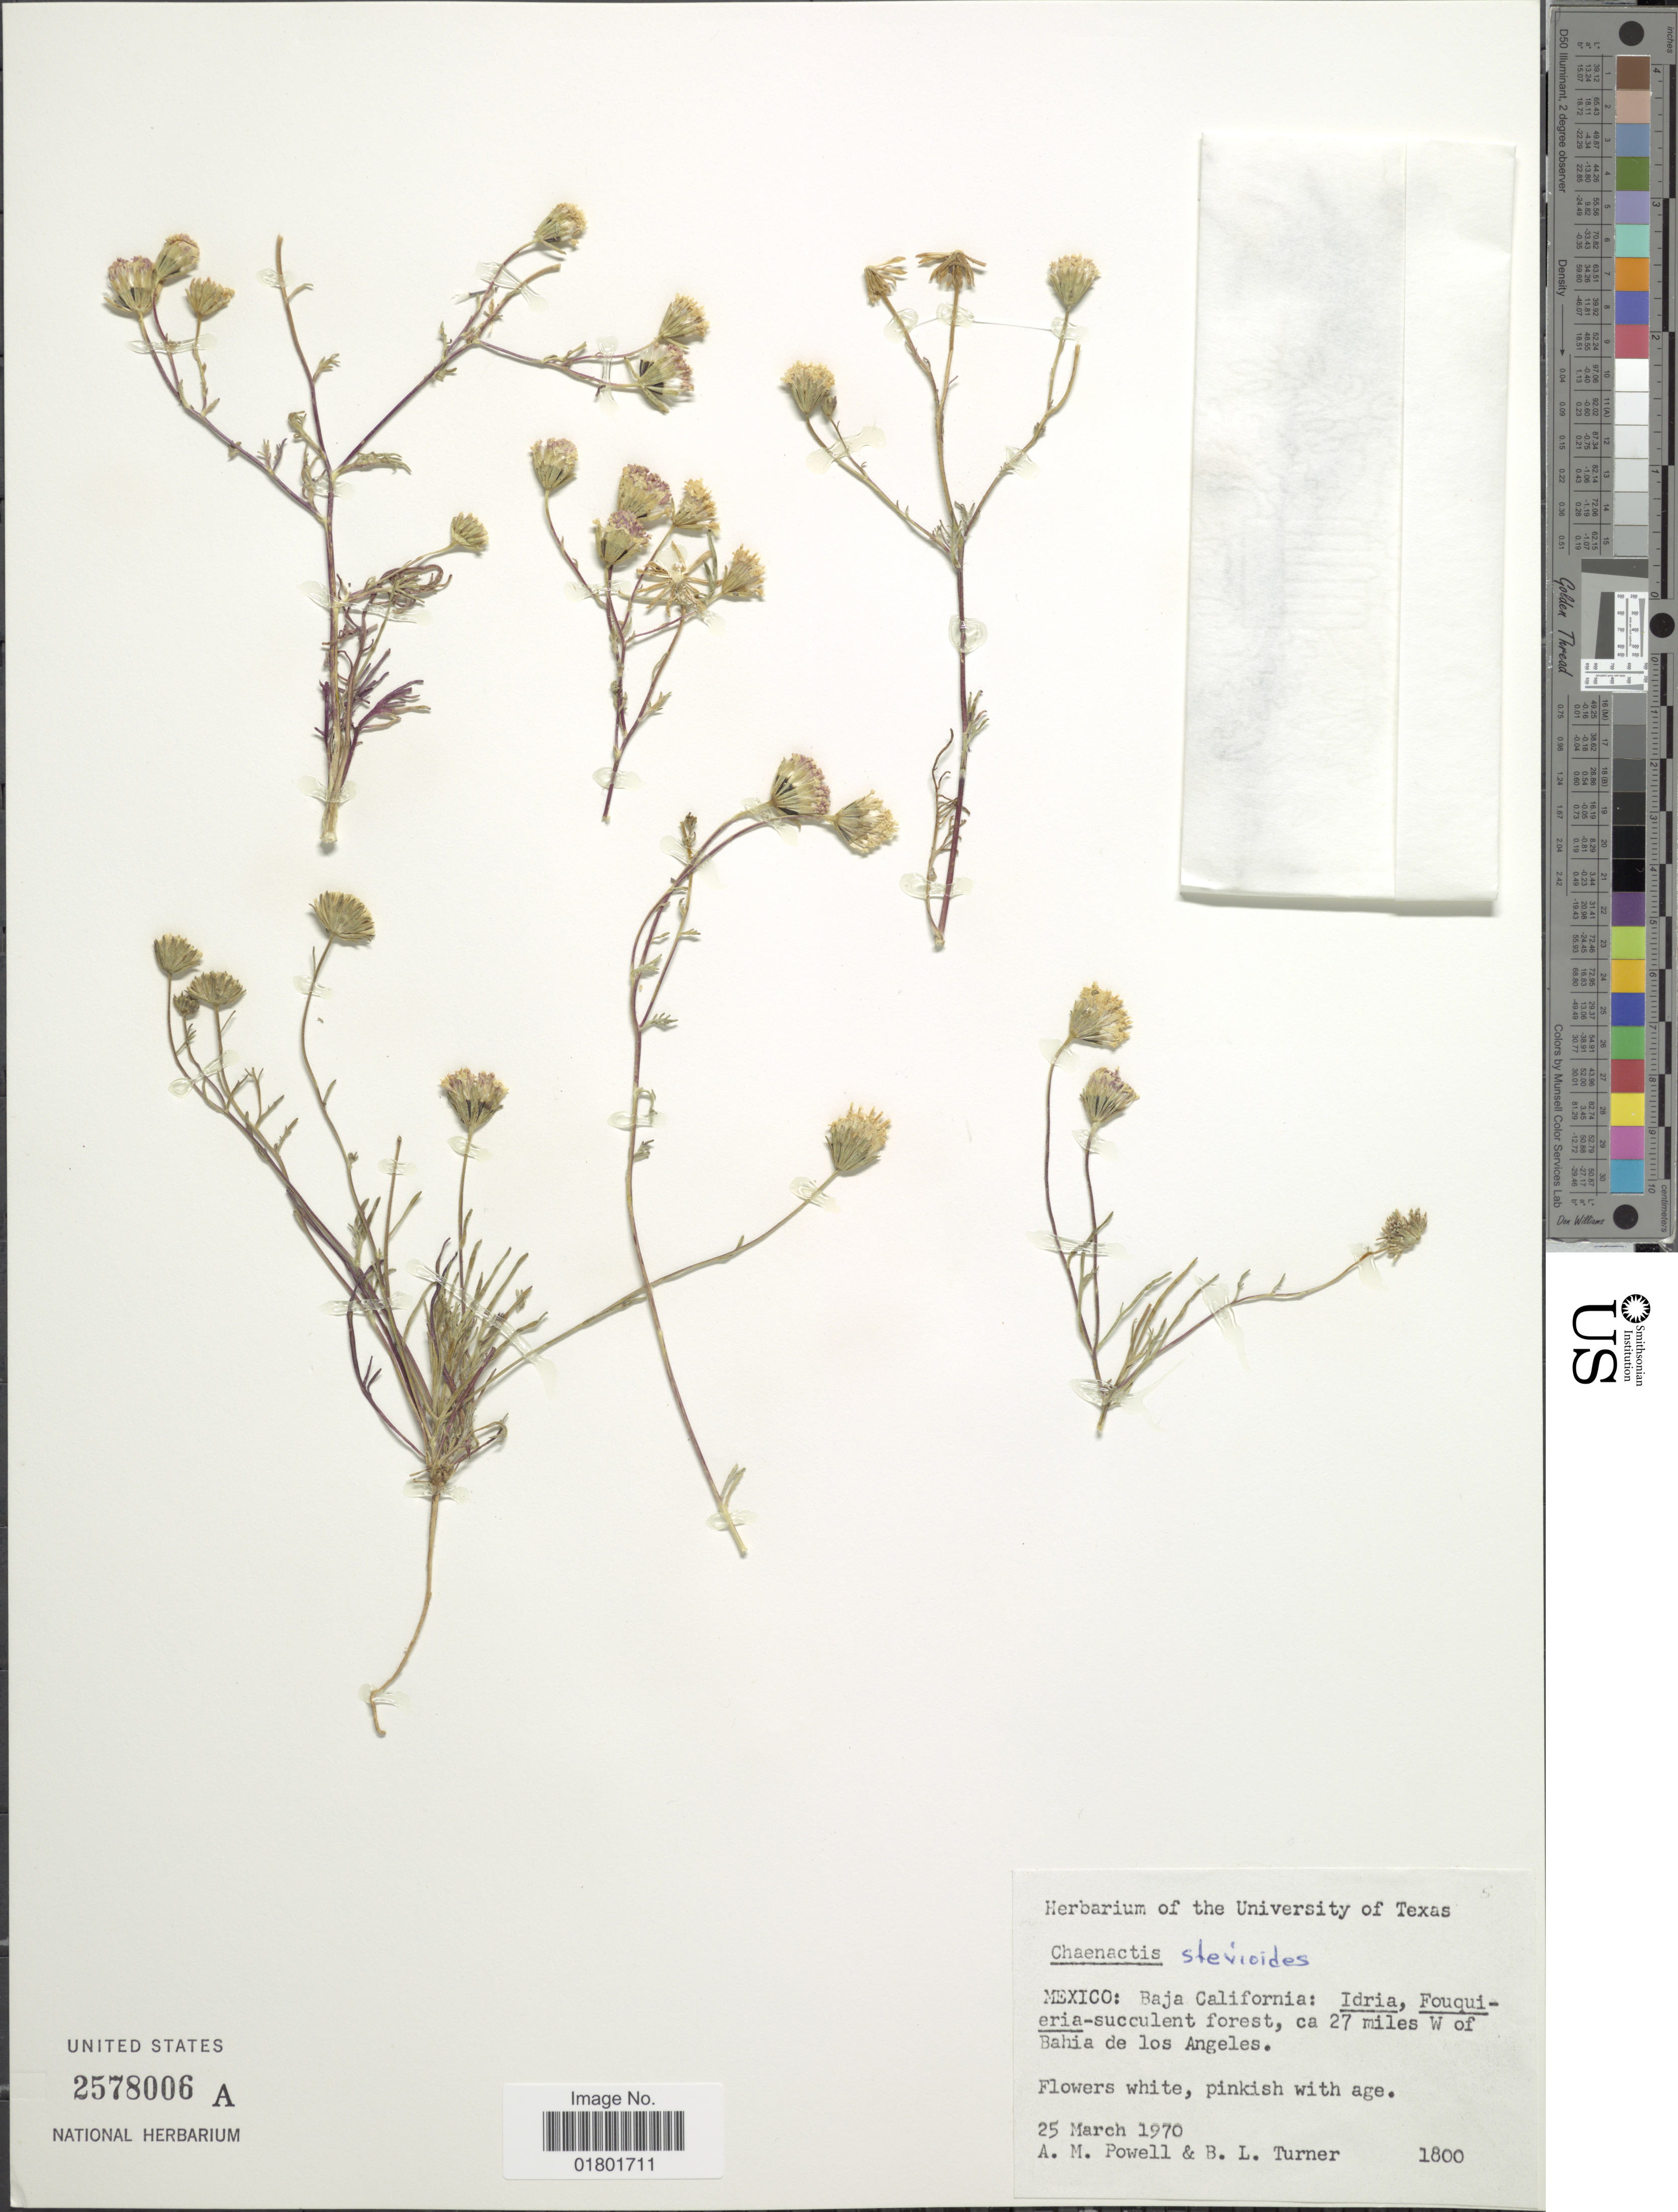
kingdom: Plantae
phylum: Tracheophyta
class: Magnoliopsida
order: Asterales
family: Asteraceae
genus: Chaenactis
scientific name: Chaenactis stevioides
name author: Hook. & Arn.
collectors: A. M. Powell & B. L. Turner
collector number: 1800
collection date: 1970-03-25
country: Mexico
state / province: Baja California Norte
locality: Ca 27 miles W of Bahia de los Angeles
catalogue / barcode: US 2578006A